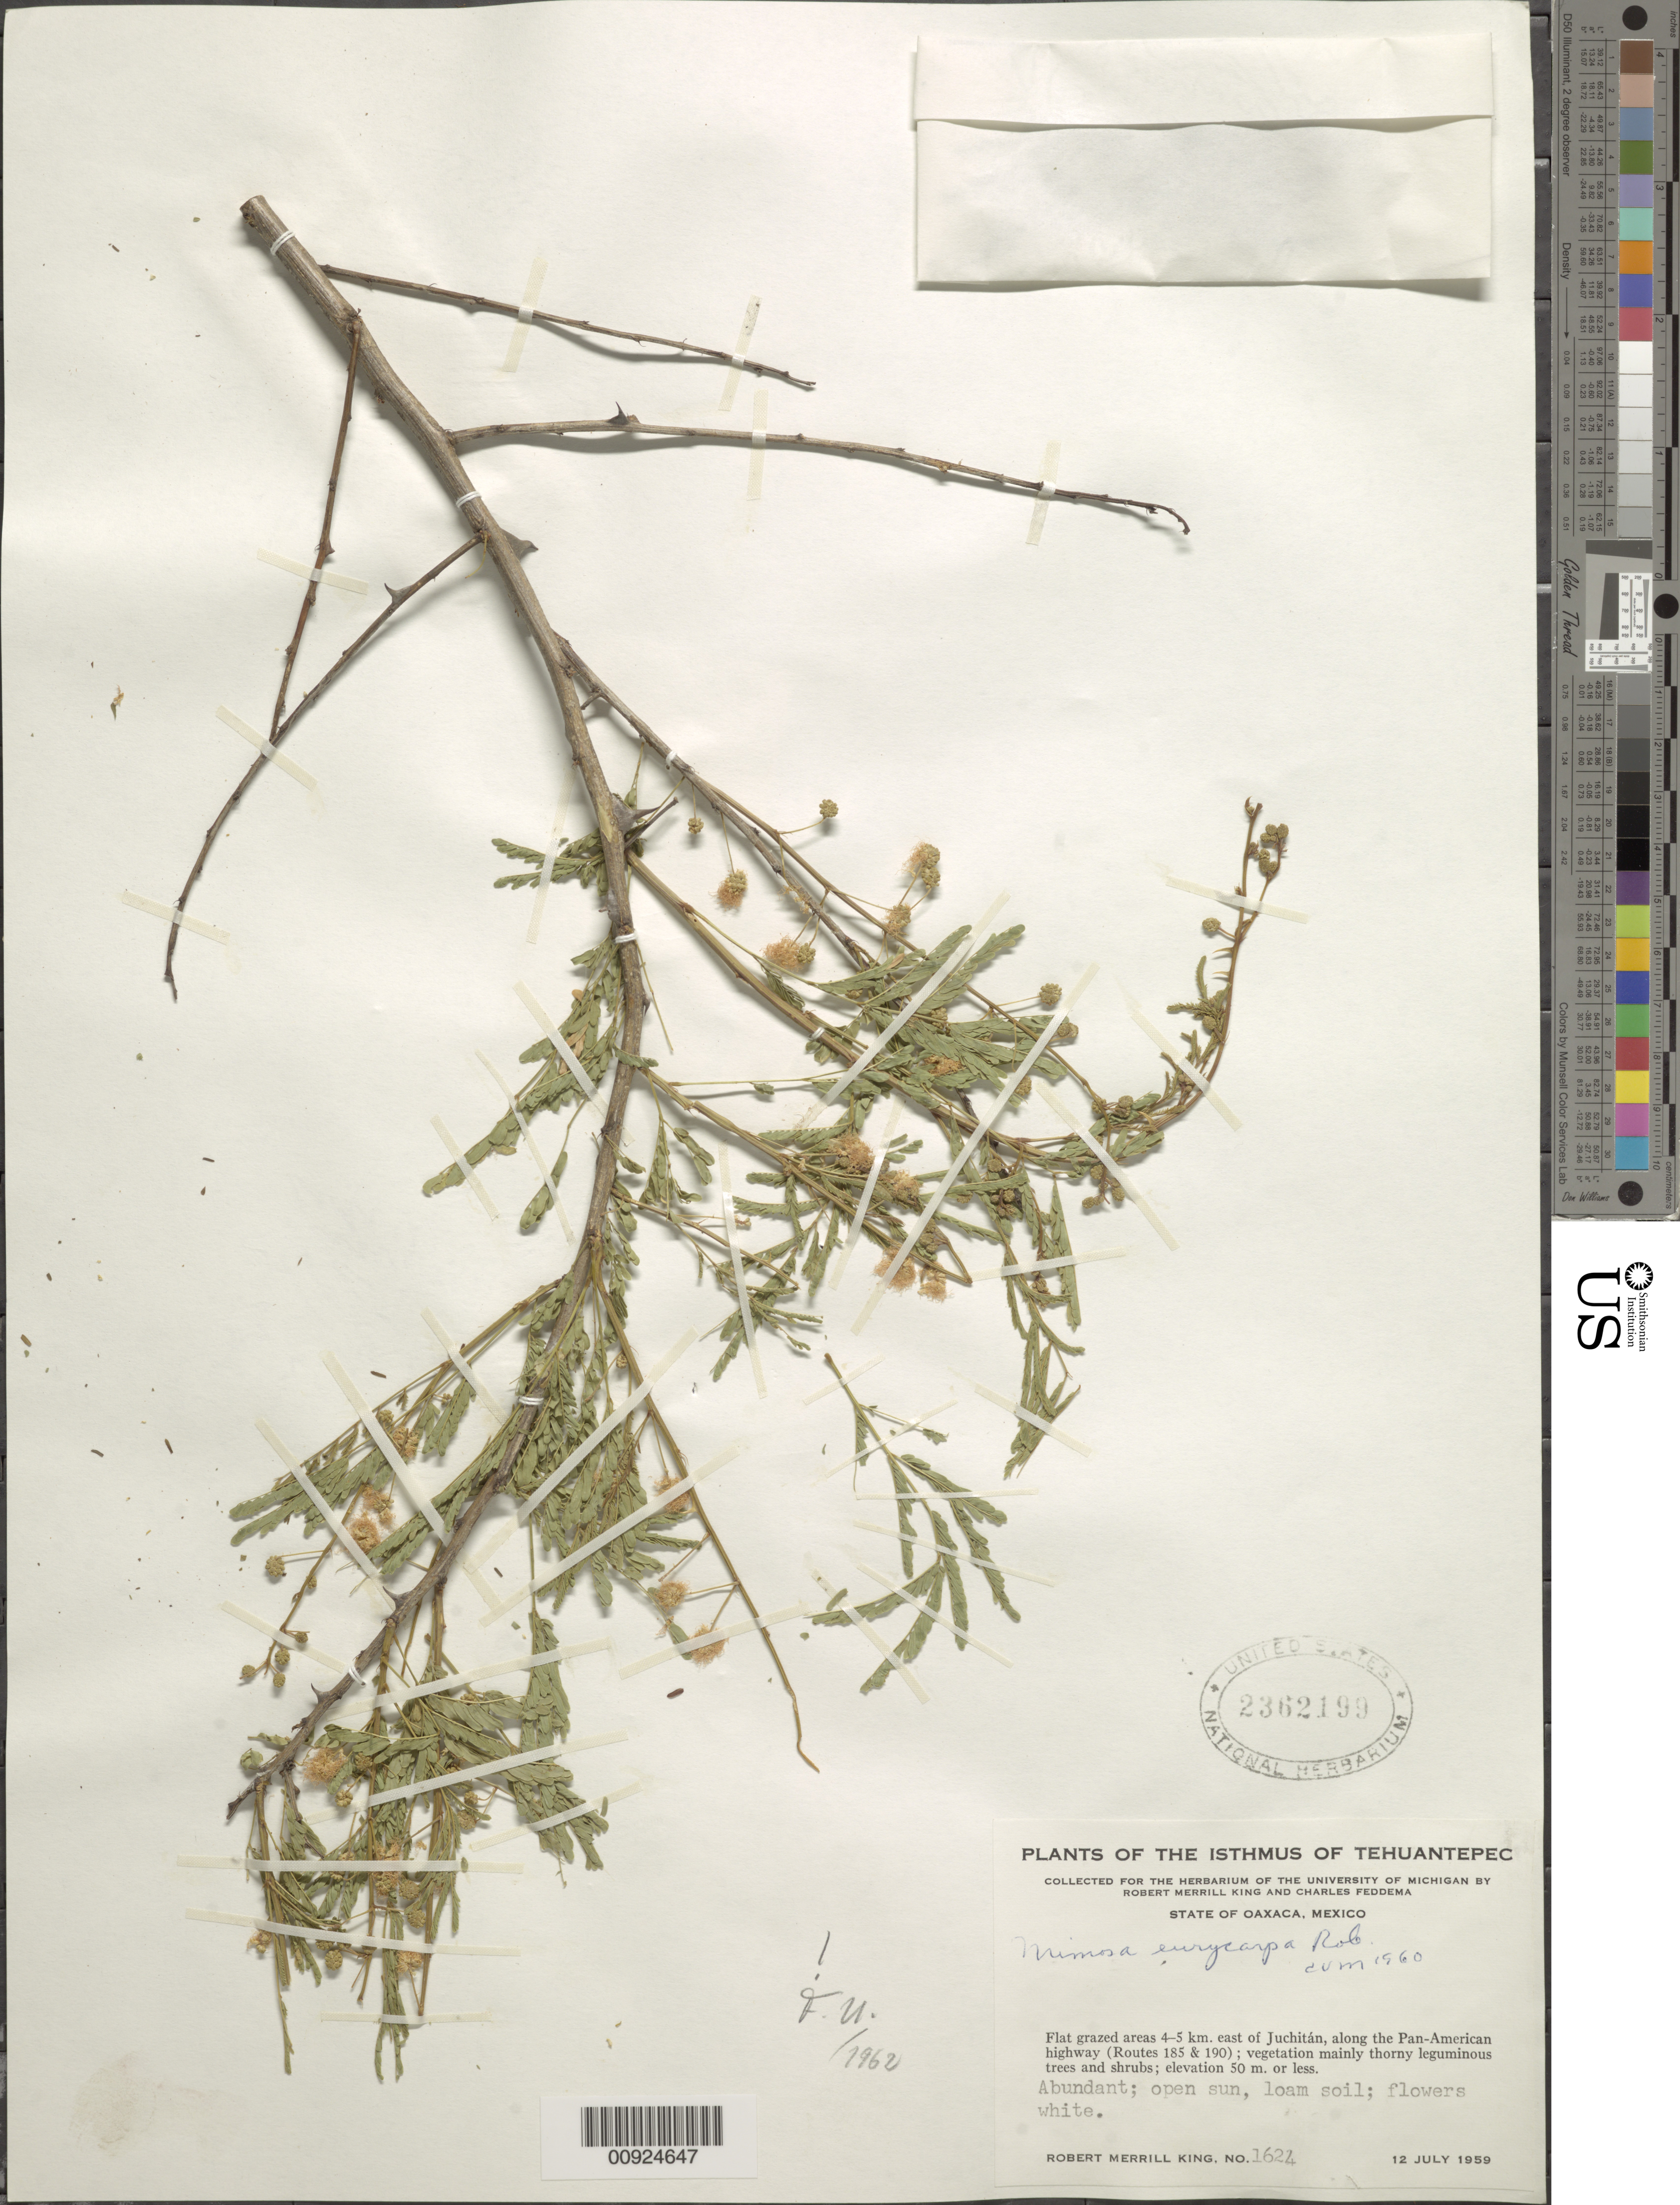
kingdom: Plantae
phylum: Tracheophyta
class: Magnoliopsida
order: Fabales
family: Fabaceae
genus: Mimosa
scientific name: Mimosa eurycarpa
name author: B.L. Rob.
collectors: R. M. King & C. Feddema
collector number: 1624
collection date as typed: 12 Jul 1959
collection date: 1959-07-12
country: Mexico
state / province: Oaxaca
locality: Flat grazed areas 4-5 km. east of Juchitán, along the Pan-American highway (Routes 185 & 190).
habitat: Vegetation mainly thorny leguminous trees and shrubs. Open sun, loam soil.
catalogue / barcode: US 2362199